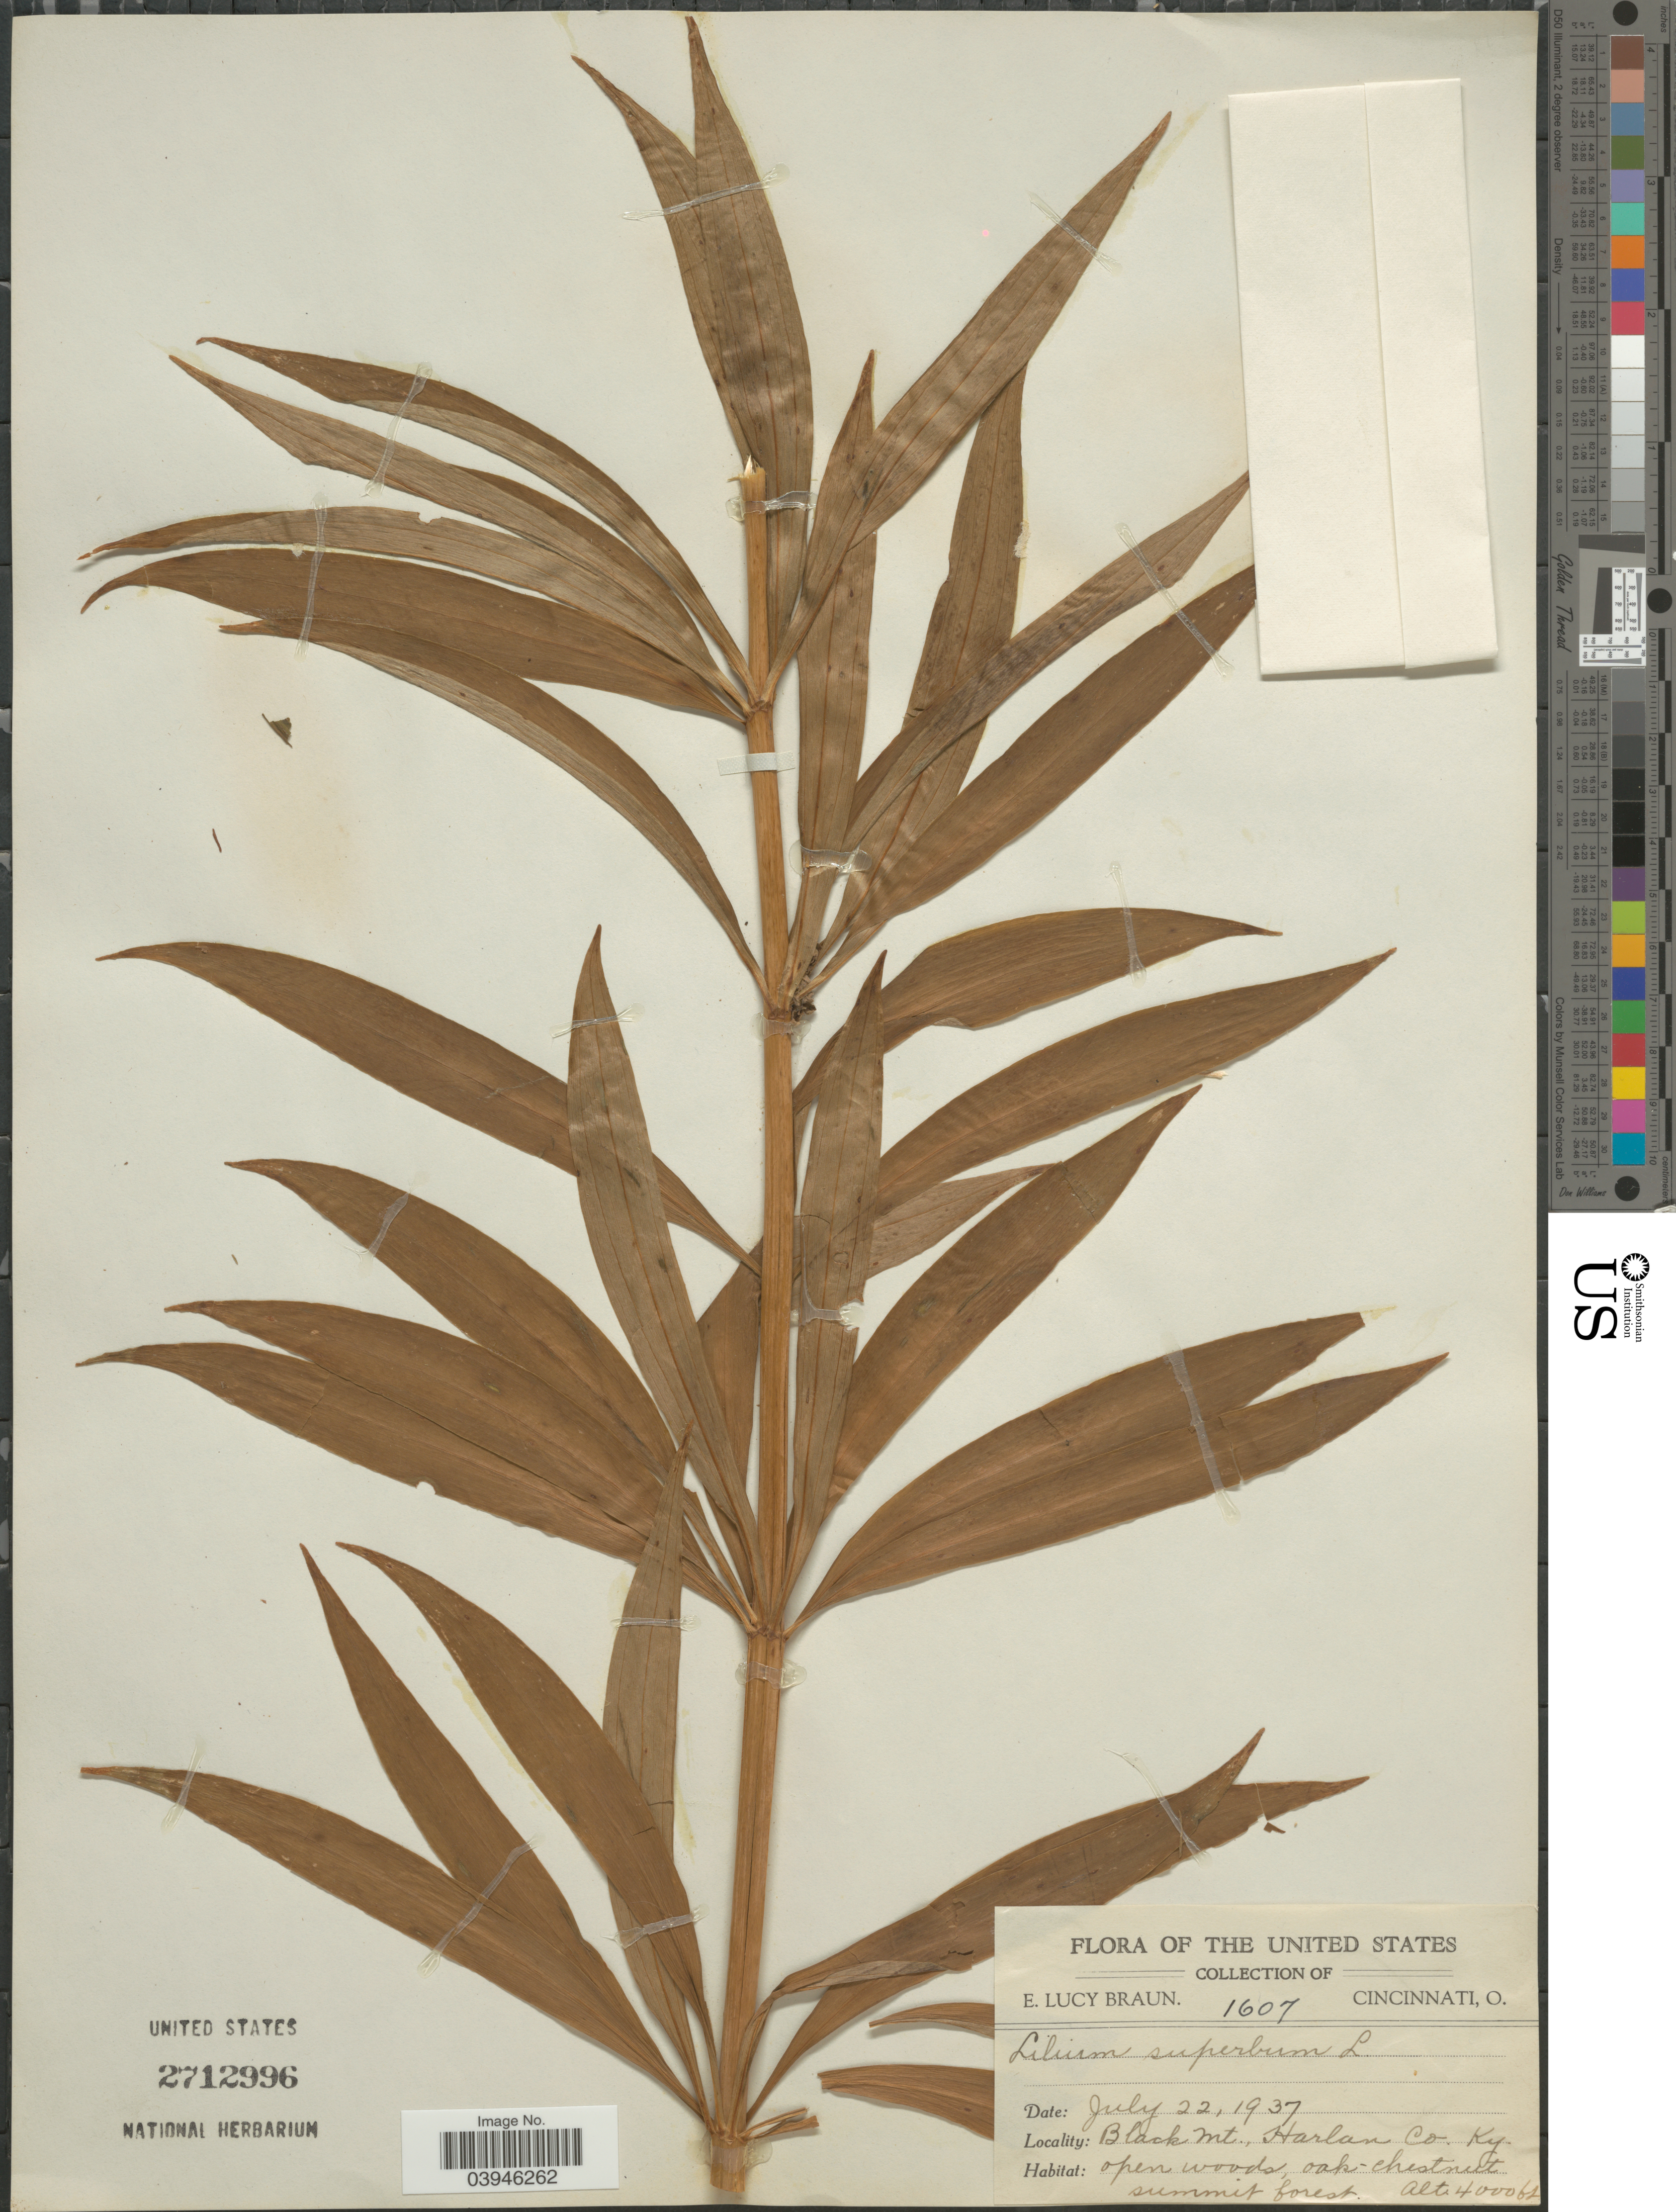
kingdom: Plantae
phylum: Tracheophyta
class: Liliopsida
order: Liliales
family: Liliaceae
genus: Lilium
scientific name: Lilium superbum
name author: L.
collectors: E. L. Braun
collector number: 1607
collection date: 1937-07-22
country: United States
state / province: Kentucky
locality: Black Mt. Harlan Co.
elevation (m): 1219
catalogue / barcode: US 2712996